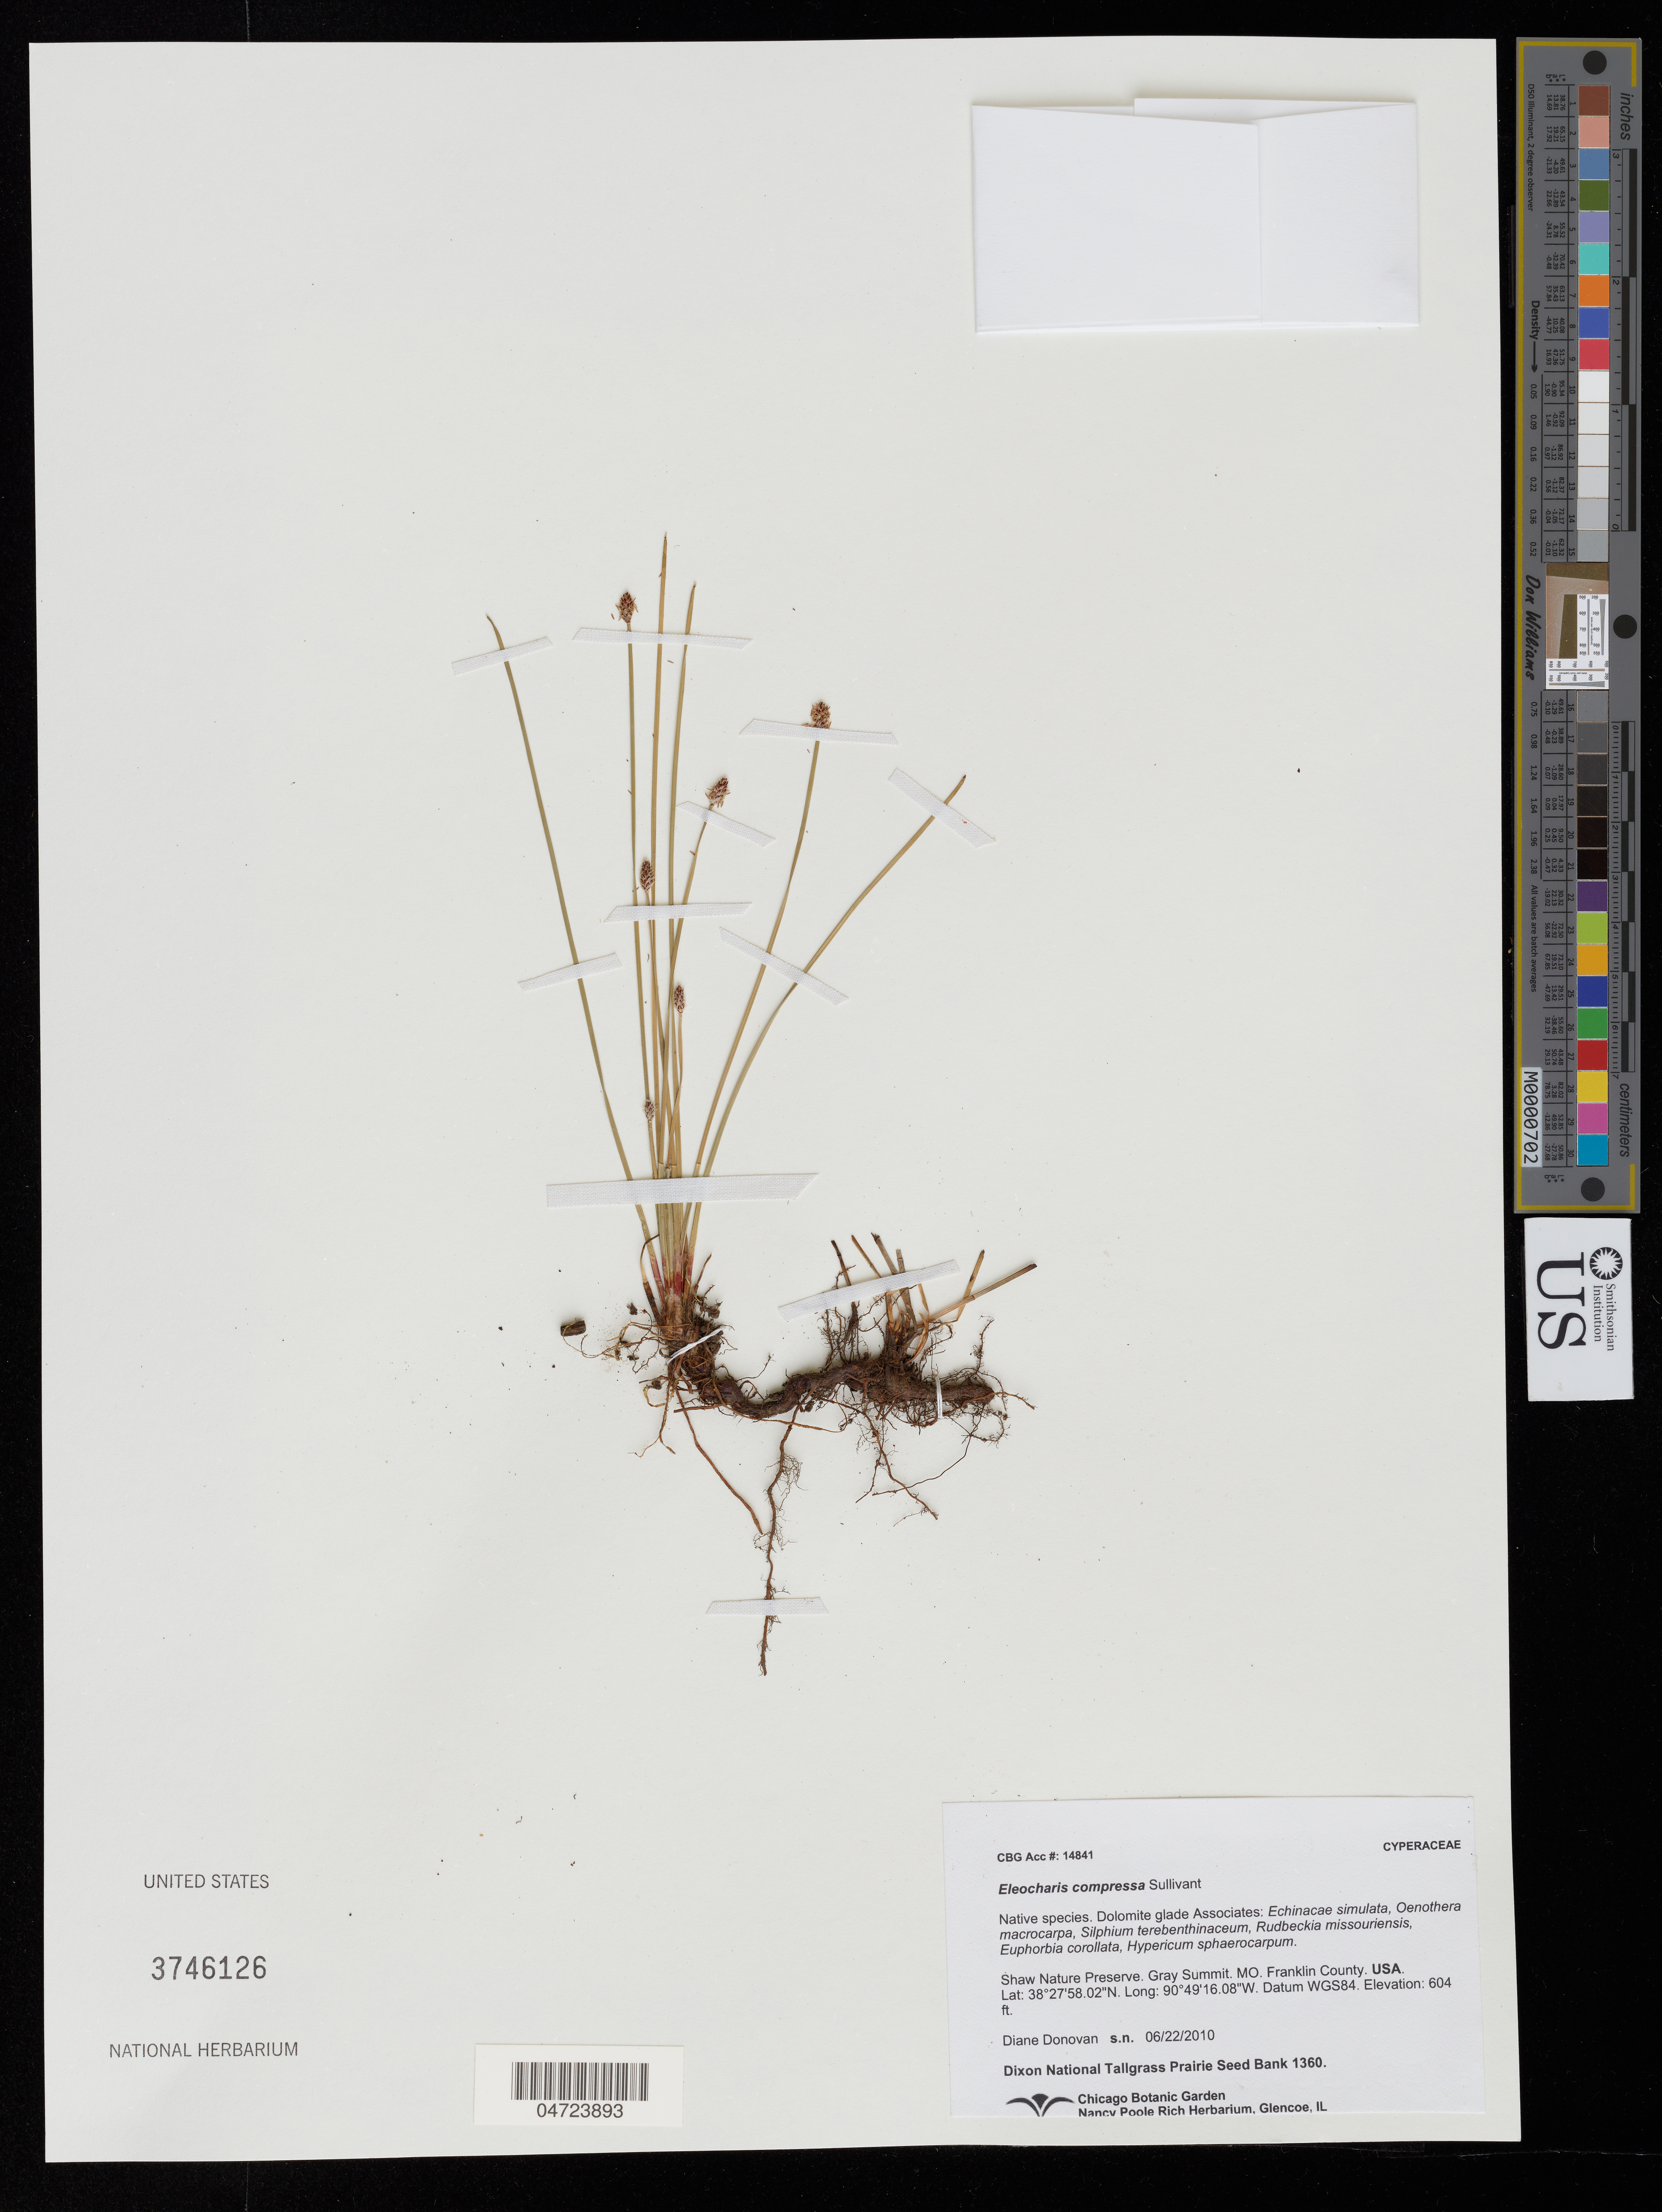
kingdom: Plantae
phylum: Tracheophyta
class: Liliopsida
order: Poales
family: Cyperaceae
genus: Eleocharis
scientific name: Eleocharis compressa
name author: Sull.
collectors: D. Donovan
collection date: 2010-06-22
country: United States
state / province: Missouri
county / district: Franklin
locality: Shaw Nature Preserve. Gray Summit. Franklin County.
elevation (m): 184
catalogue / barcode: US 3746126